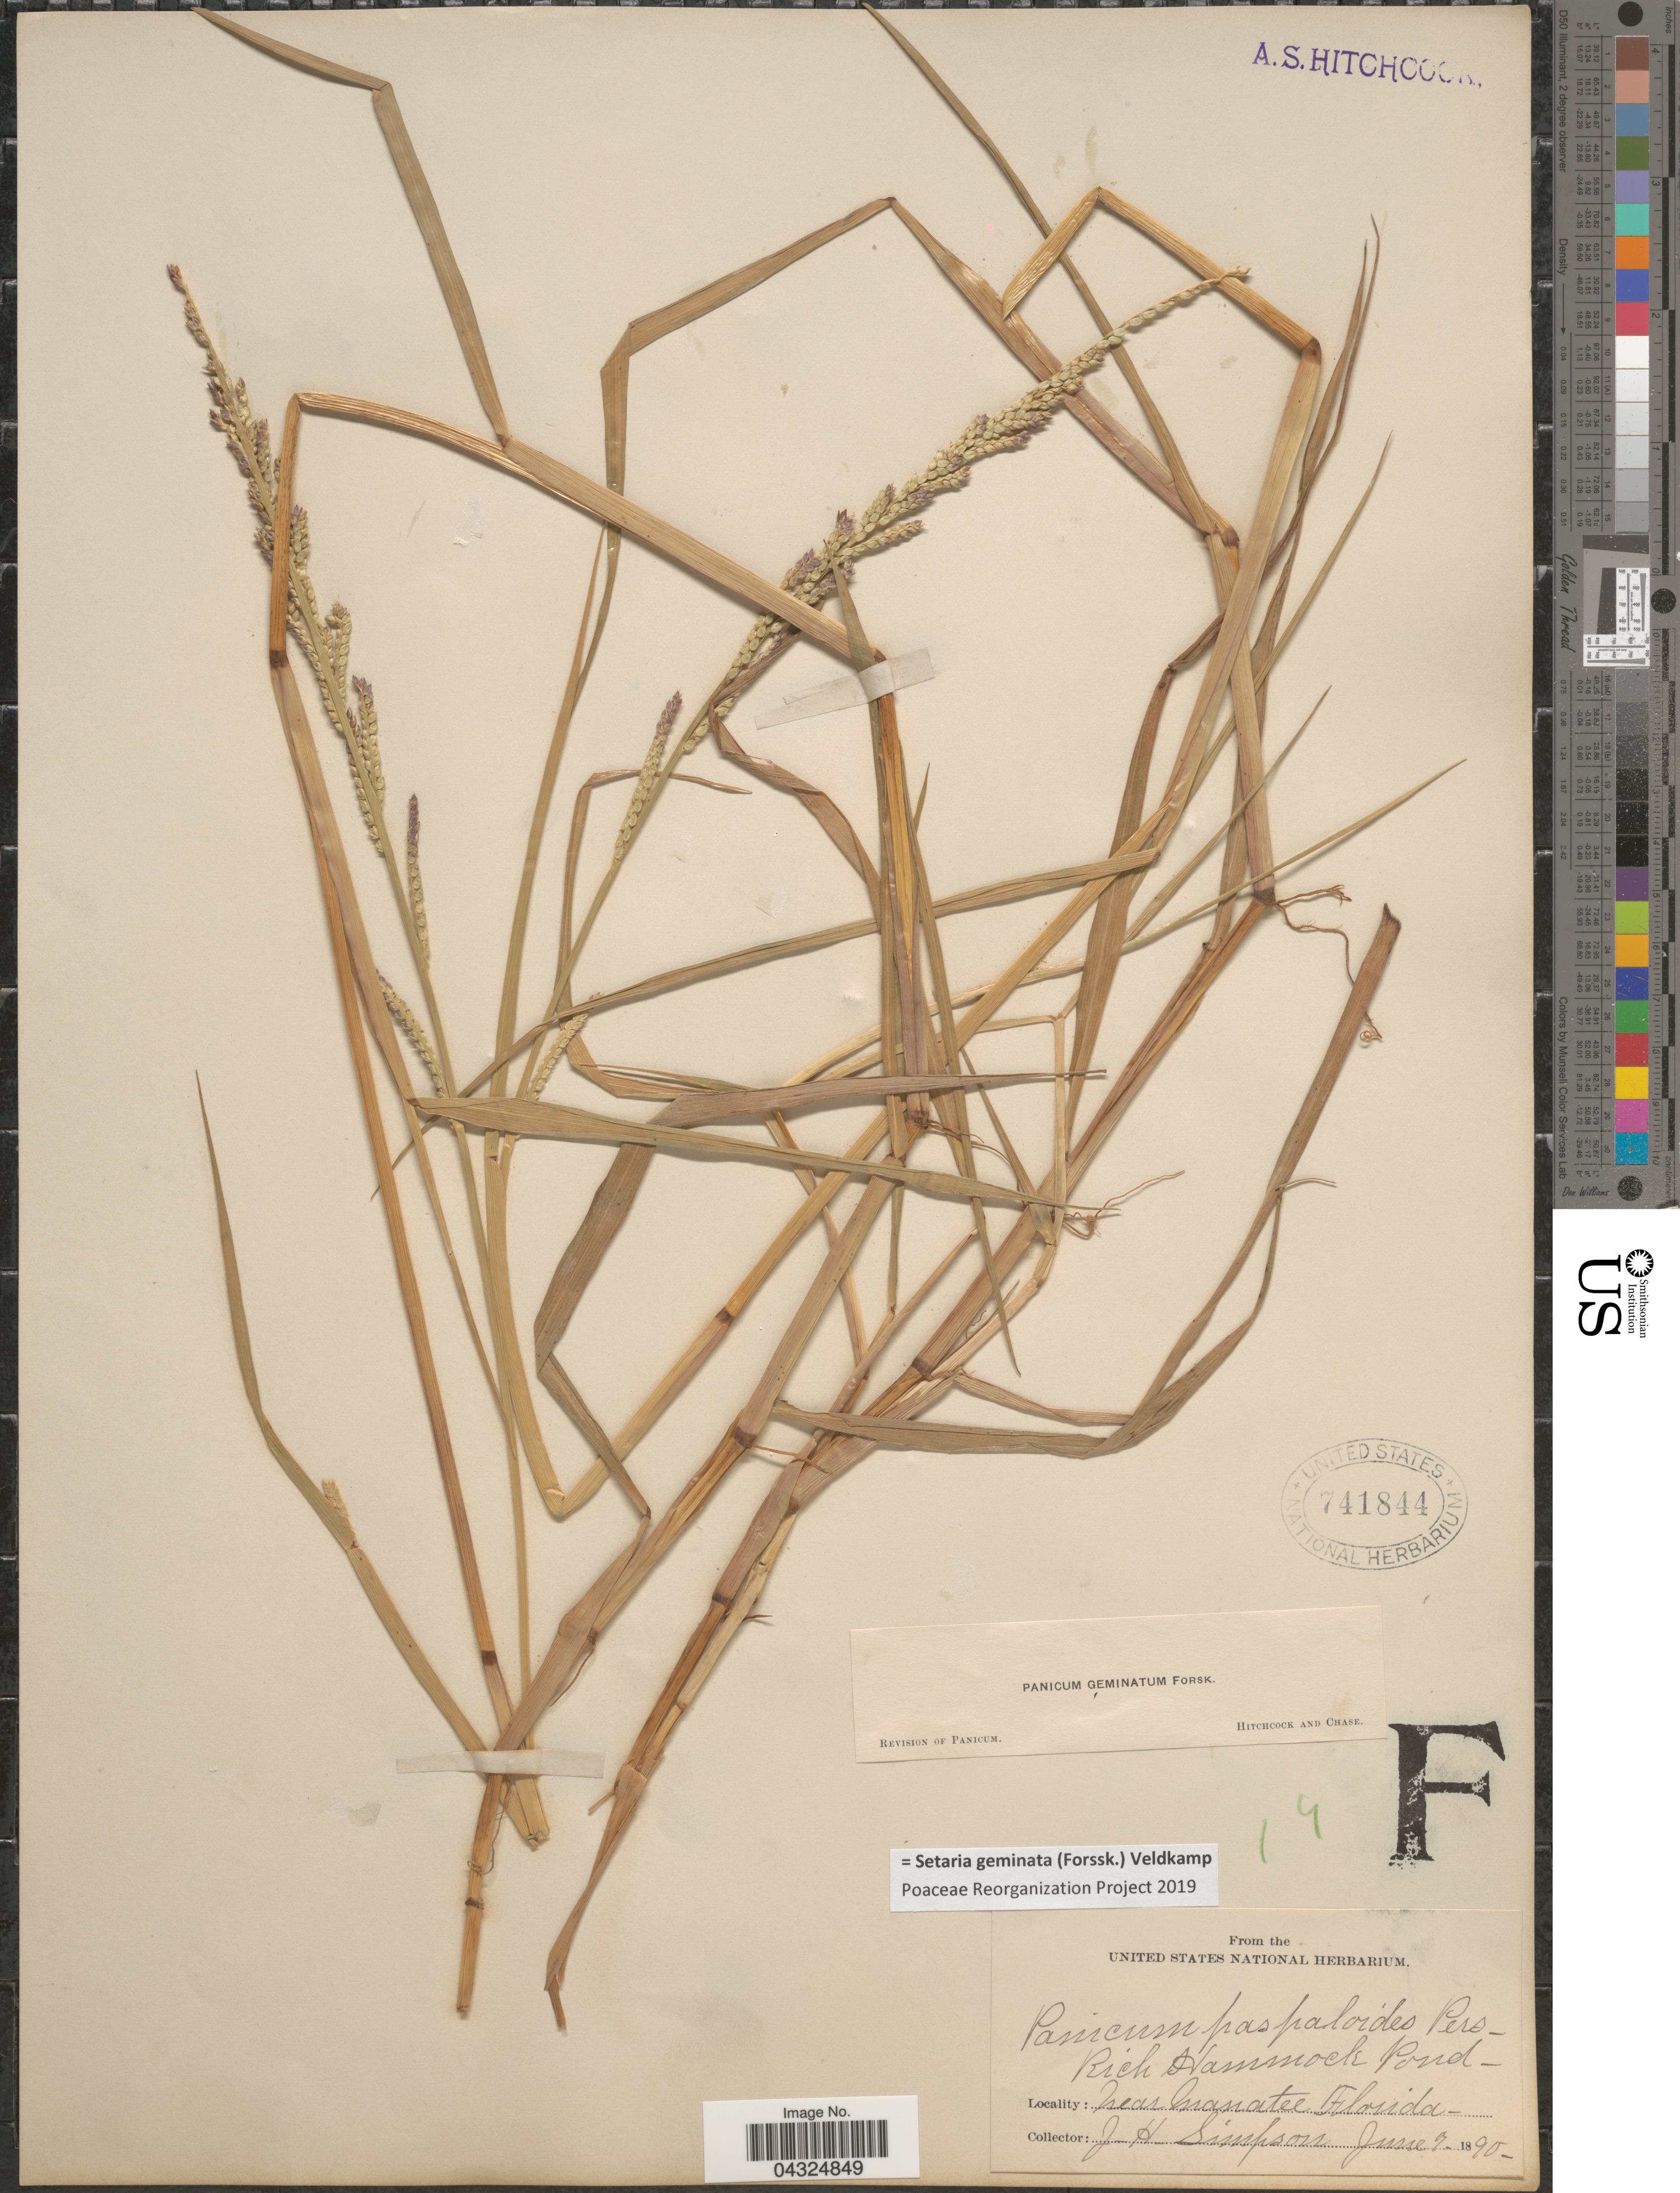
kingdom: Plantae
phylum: Tracheophyta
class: Liliopsida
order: Poales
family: Poaceae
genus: Setaria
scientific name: Setaria geminata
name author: (Forssk.) Veldkamp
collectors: J. H. Simpson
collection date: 1890-06-07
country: United States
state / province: Florida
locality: Rich Hammock Pond. Near Manatee.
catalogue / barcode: US 741844